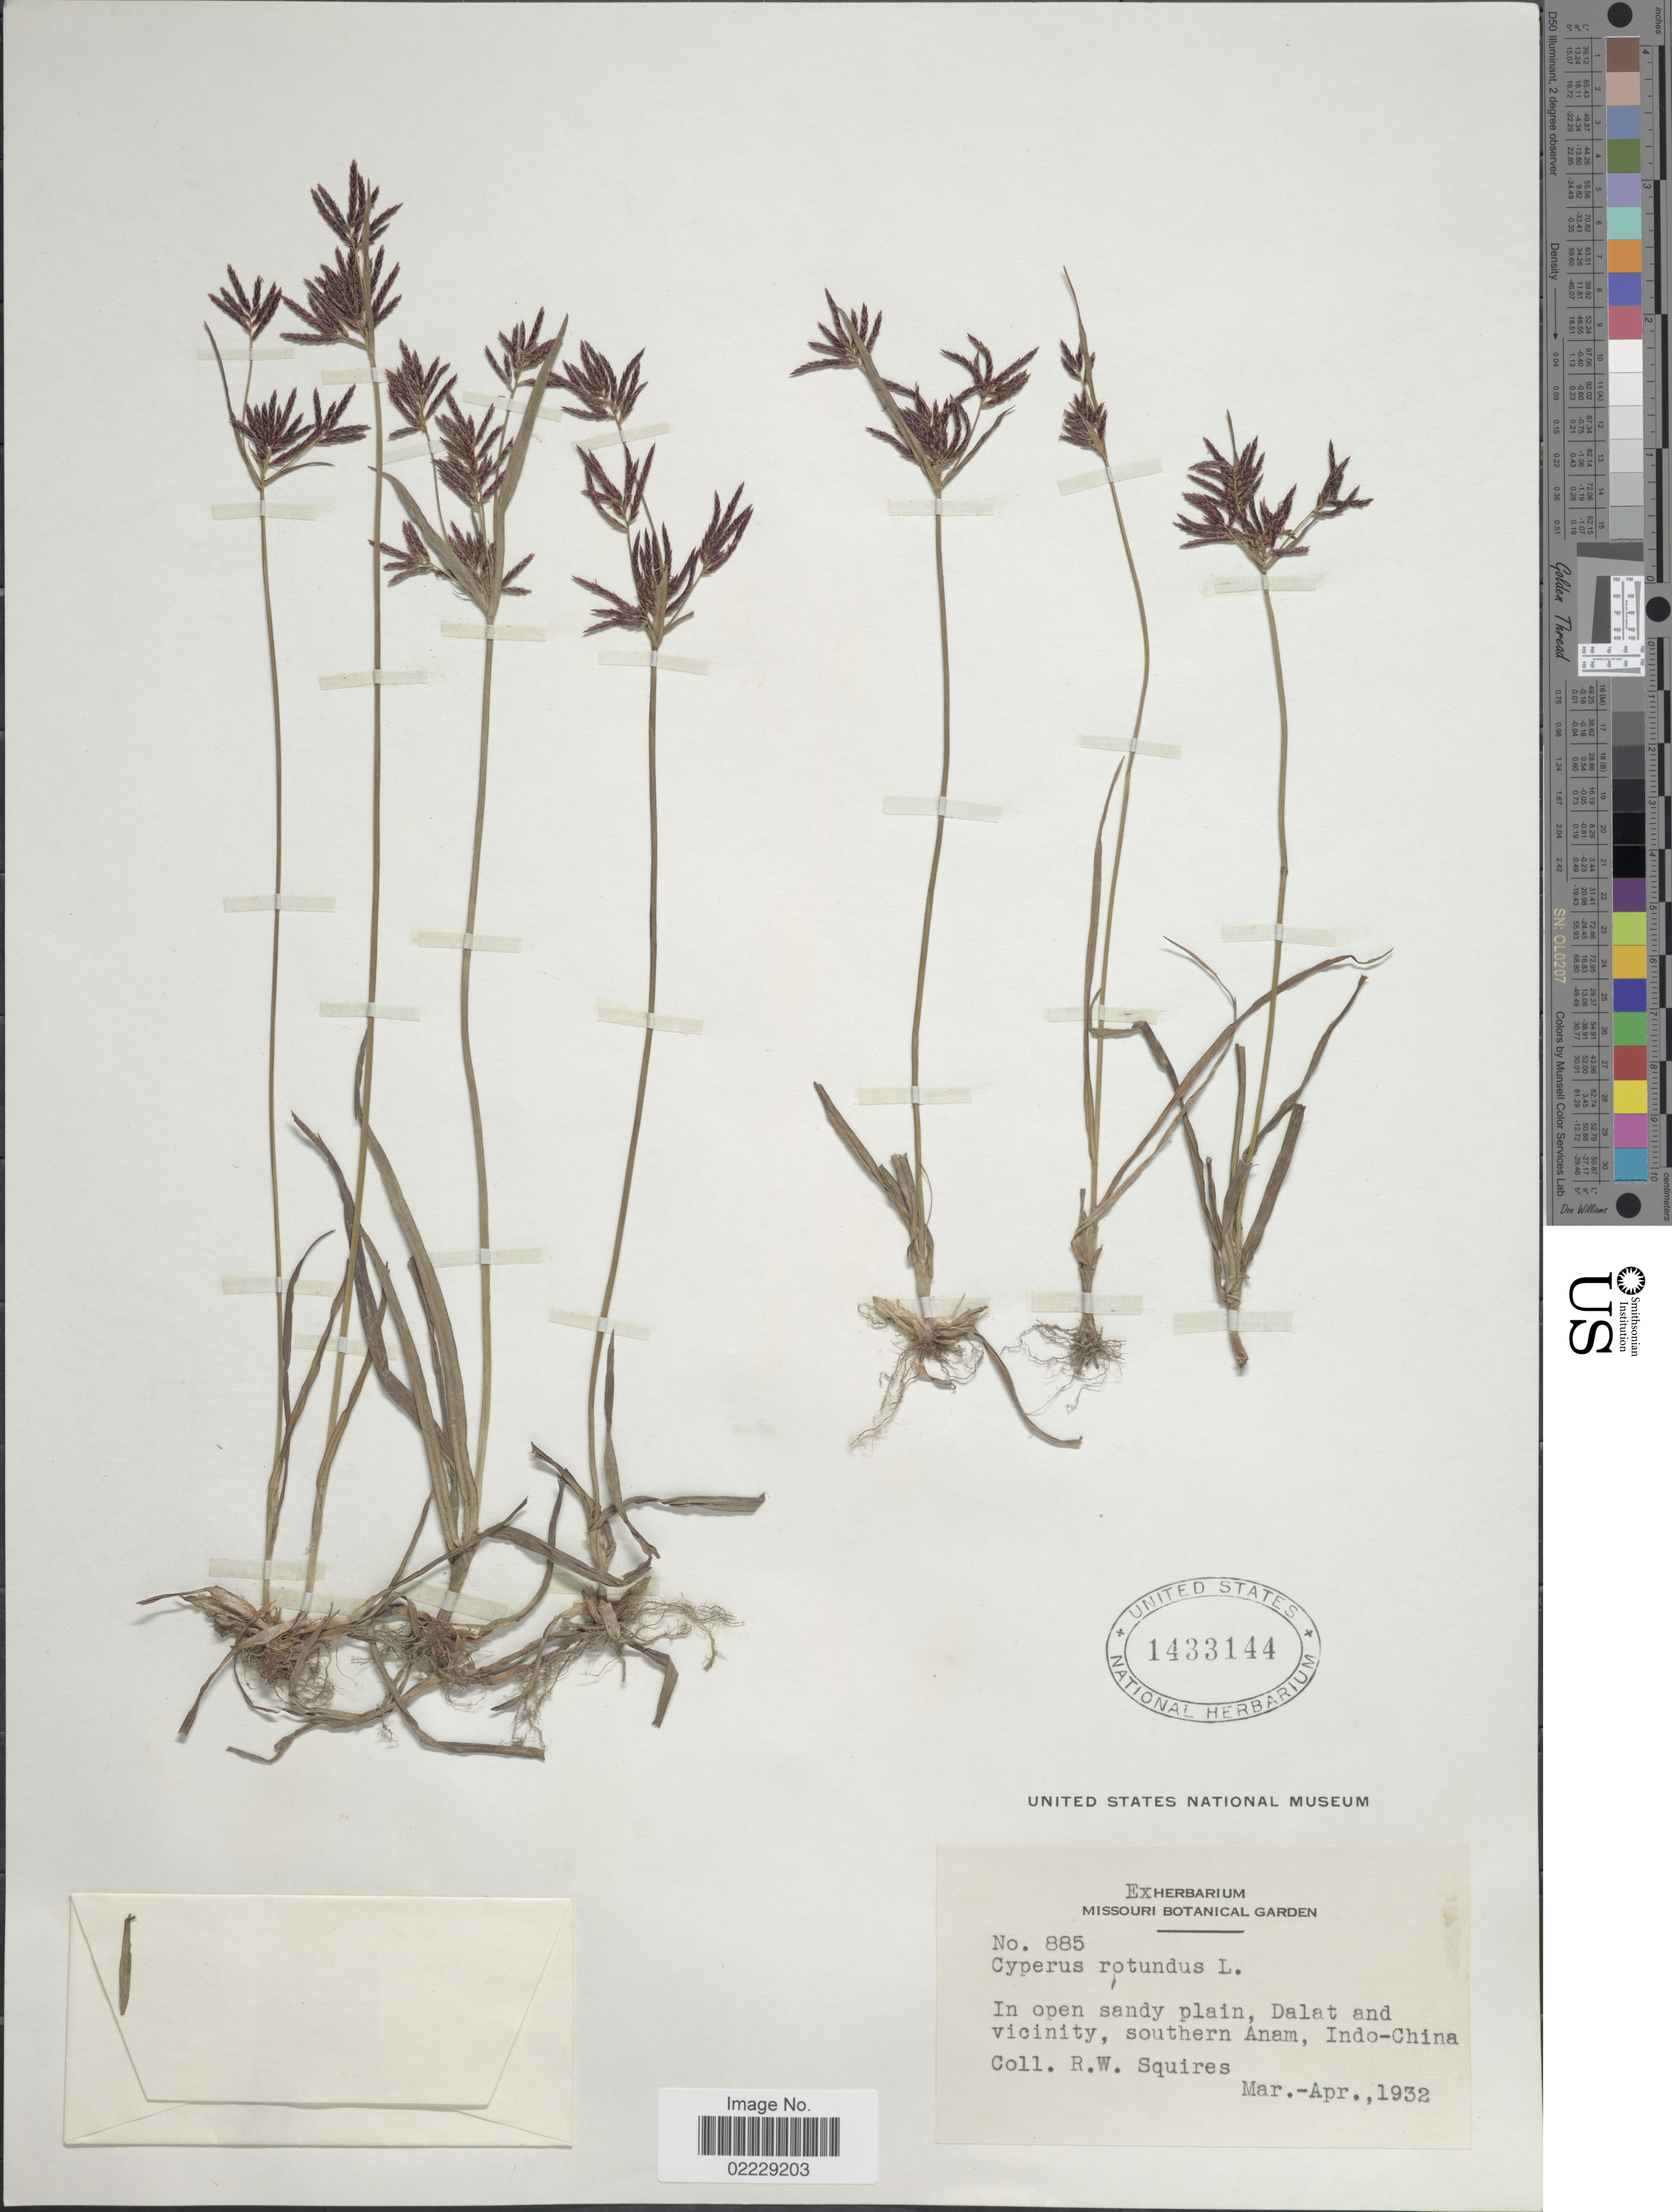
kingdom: Plantae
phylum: Tracheophyta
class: Liliopsida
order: Poales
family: Cyperaceae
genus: Cyperus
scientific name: Cyperus rotundus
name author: L.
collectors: R. Squires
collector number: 885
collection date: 1932-03/1932-04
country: Vietnam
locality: Indo-China, In open sandy plain, Dalat and vicinity, southern Anam.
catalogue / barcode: US 1433144